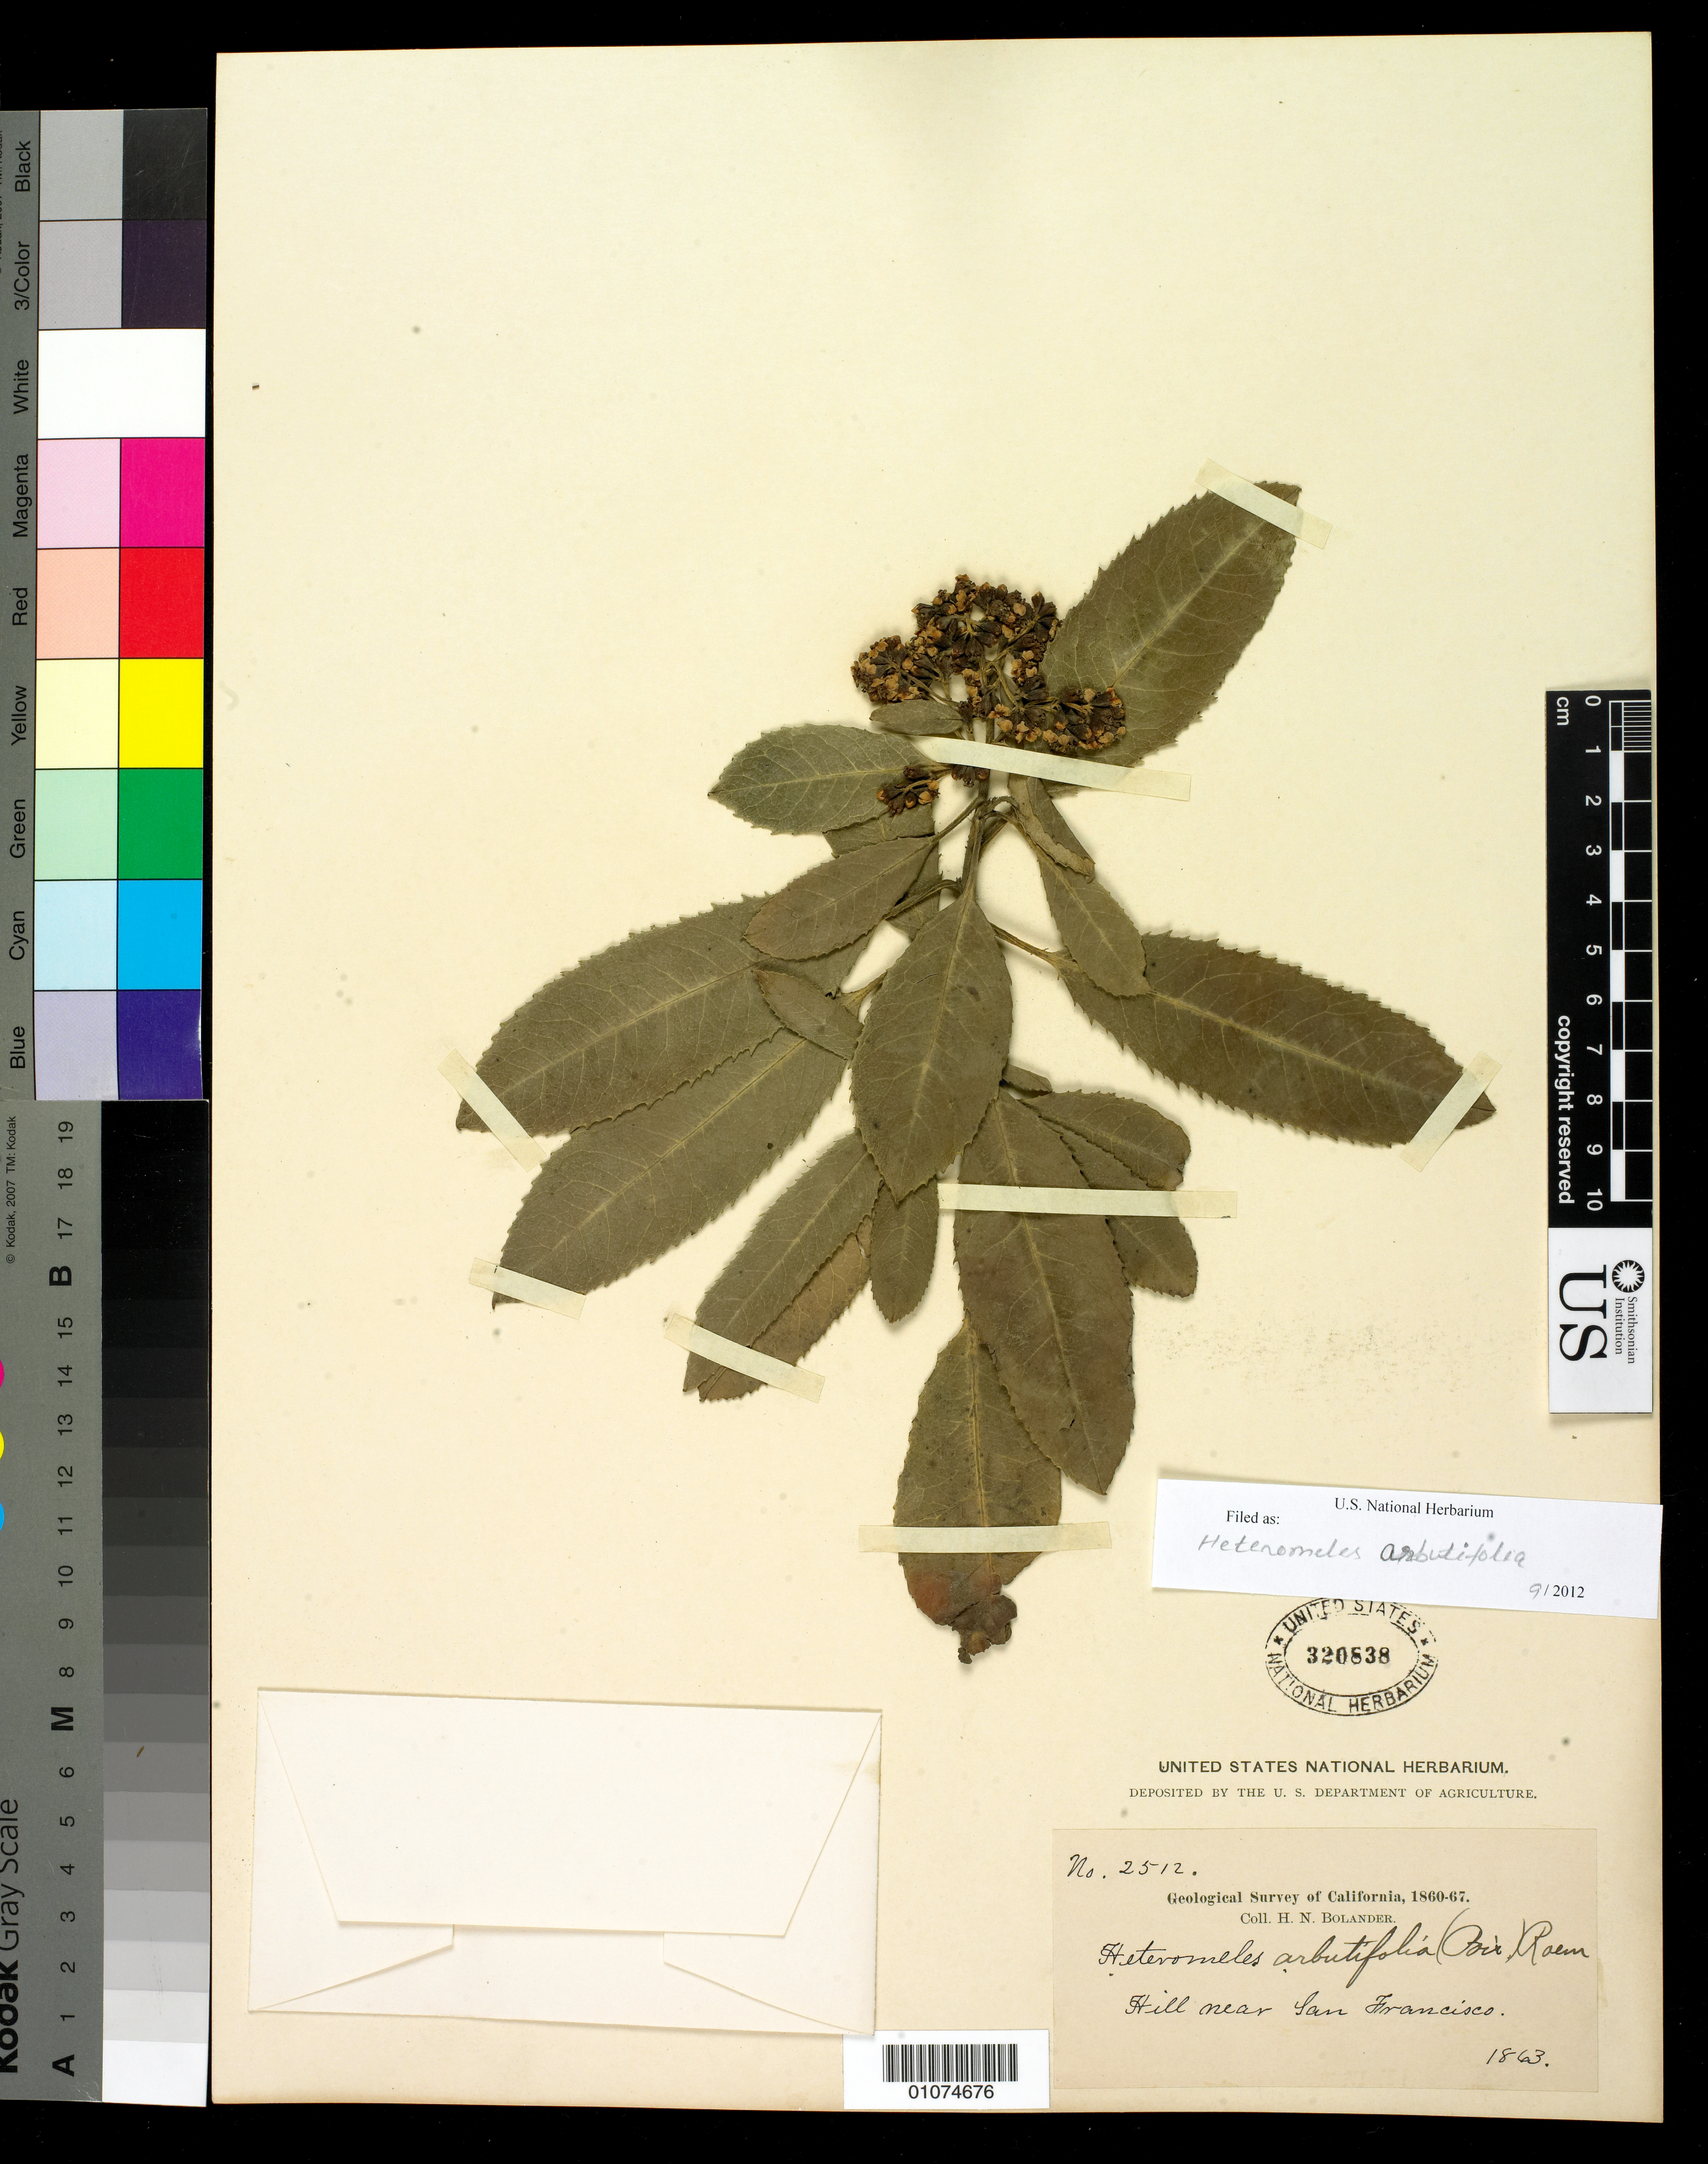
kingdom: Plantae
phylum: Tracheophyta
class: Magnoliopsida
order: Rosales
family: Rosaceae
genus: Heteromeles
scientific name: Heteromeles arbutifolia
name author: (Lindl.) Roemer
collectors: H. Bolander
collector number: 2512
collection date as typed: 1863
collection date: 1863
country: United States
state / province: California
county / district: San Francisco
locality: Hillnear San Francisco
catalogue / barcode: US 320538